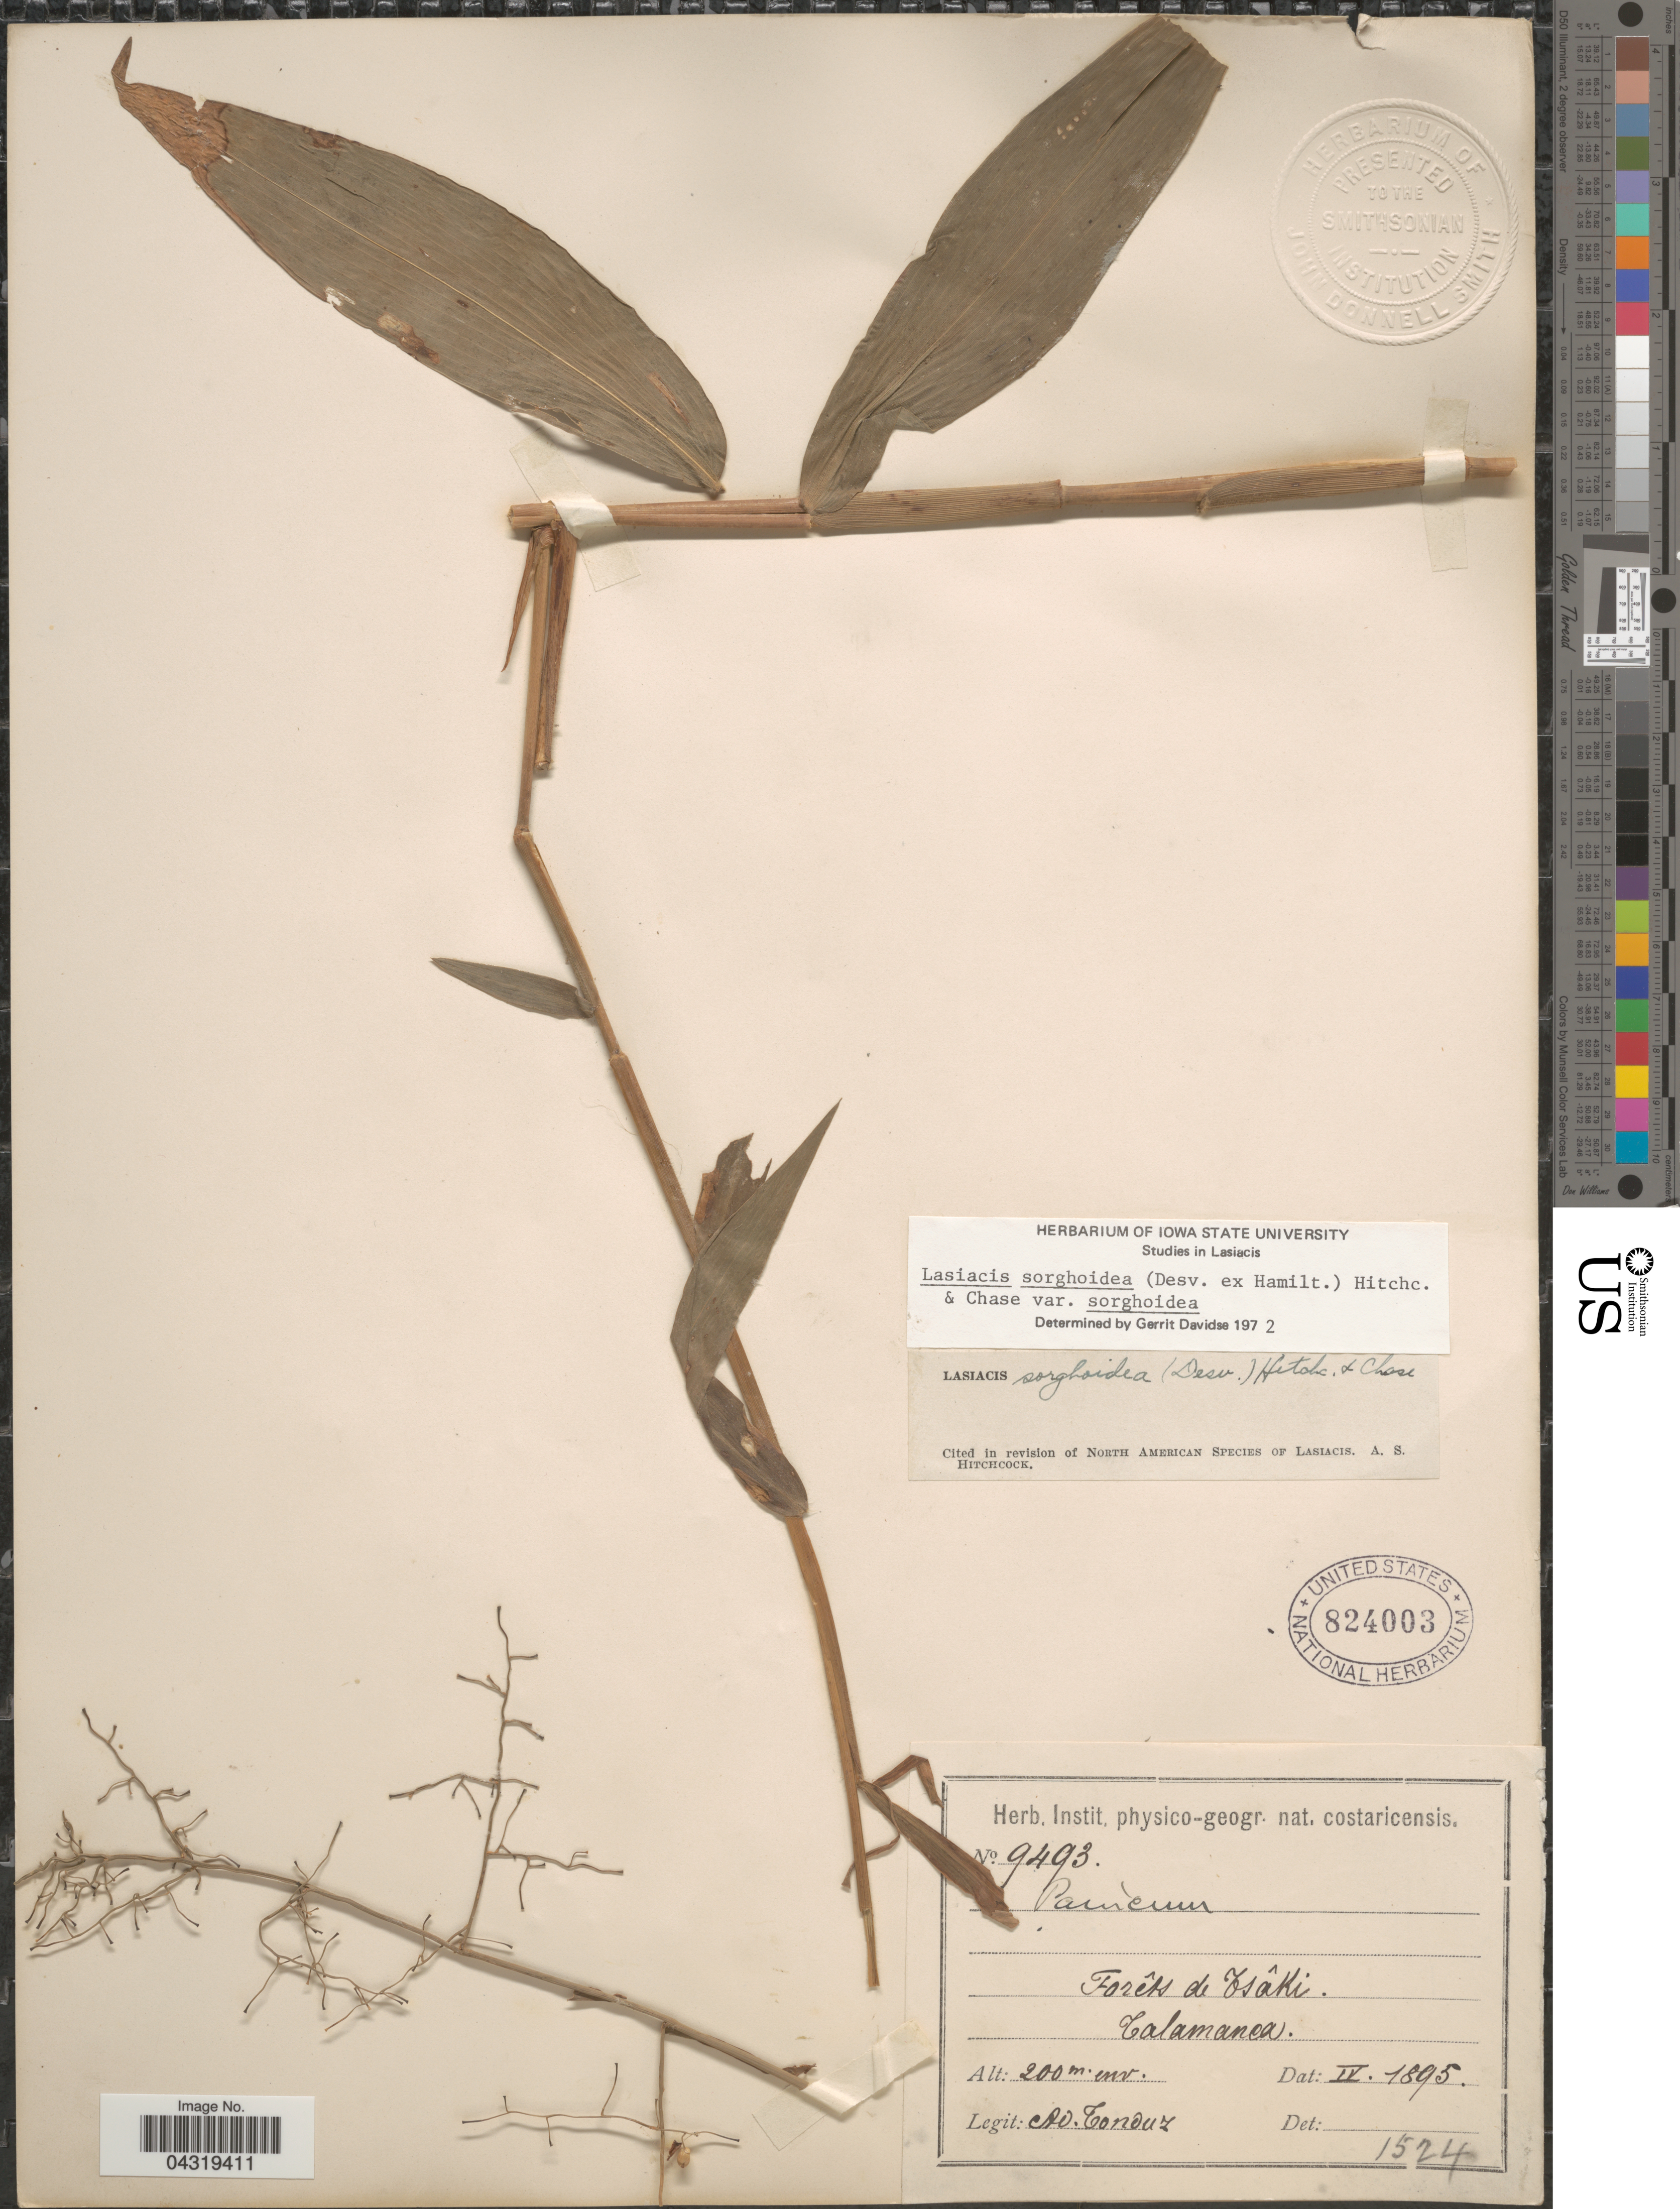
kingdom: Plantae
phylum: Tracheophyta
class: Liliopsida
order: Poales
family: Poaceae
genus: Lasiacis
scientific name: Lasiacis sorghoidea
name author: (Desv. ex Ham.) Hitchc. & Chase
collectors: A. Tonduz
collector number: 9493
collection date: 1895-04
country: Costa Rica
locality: Forêts de Tsâki. Talamanca.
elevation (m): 200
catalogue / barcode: US 824003